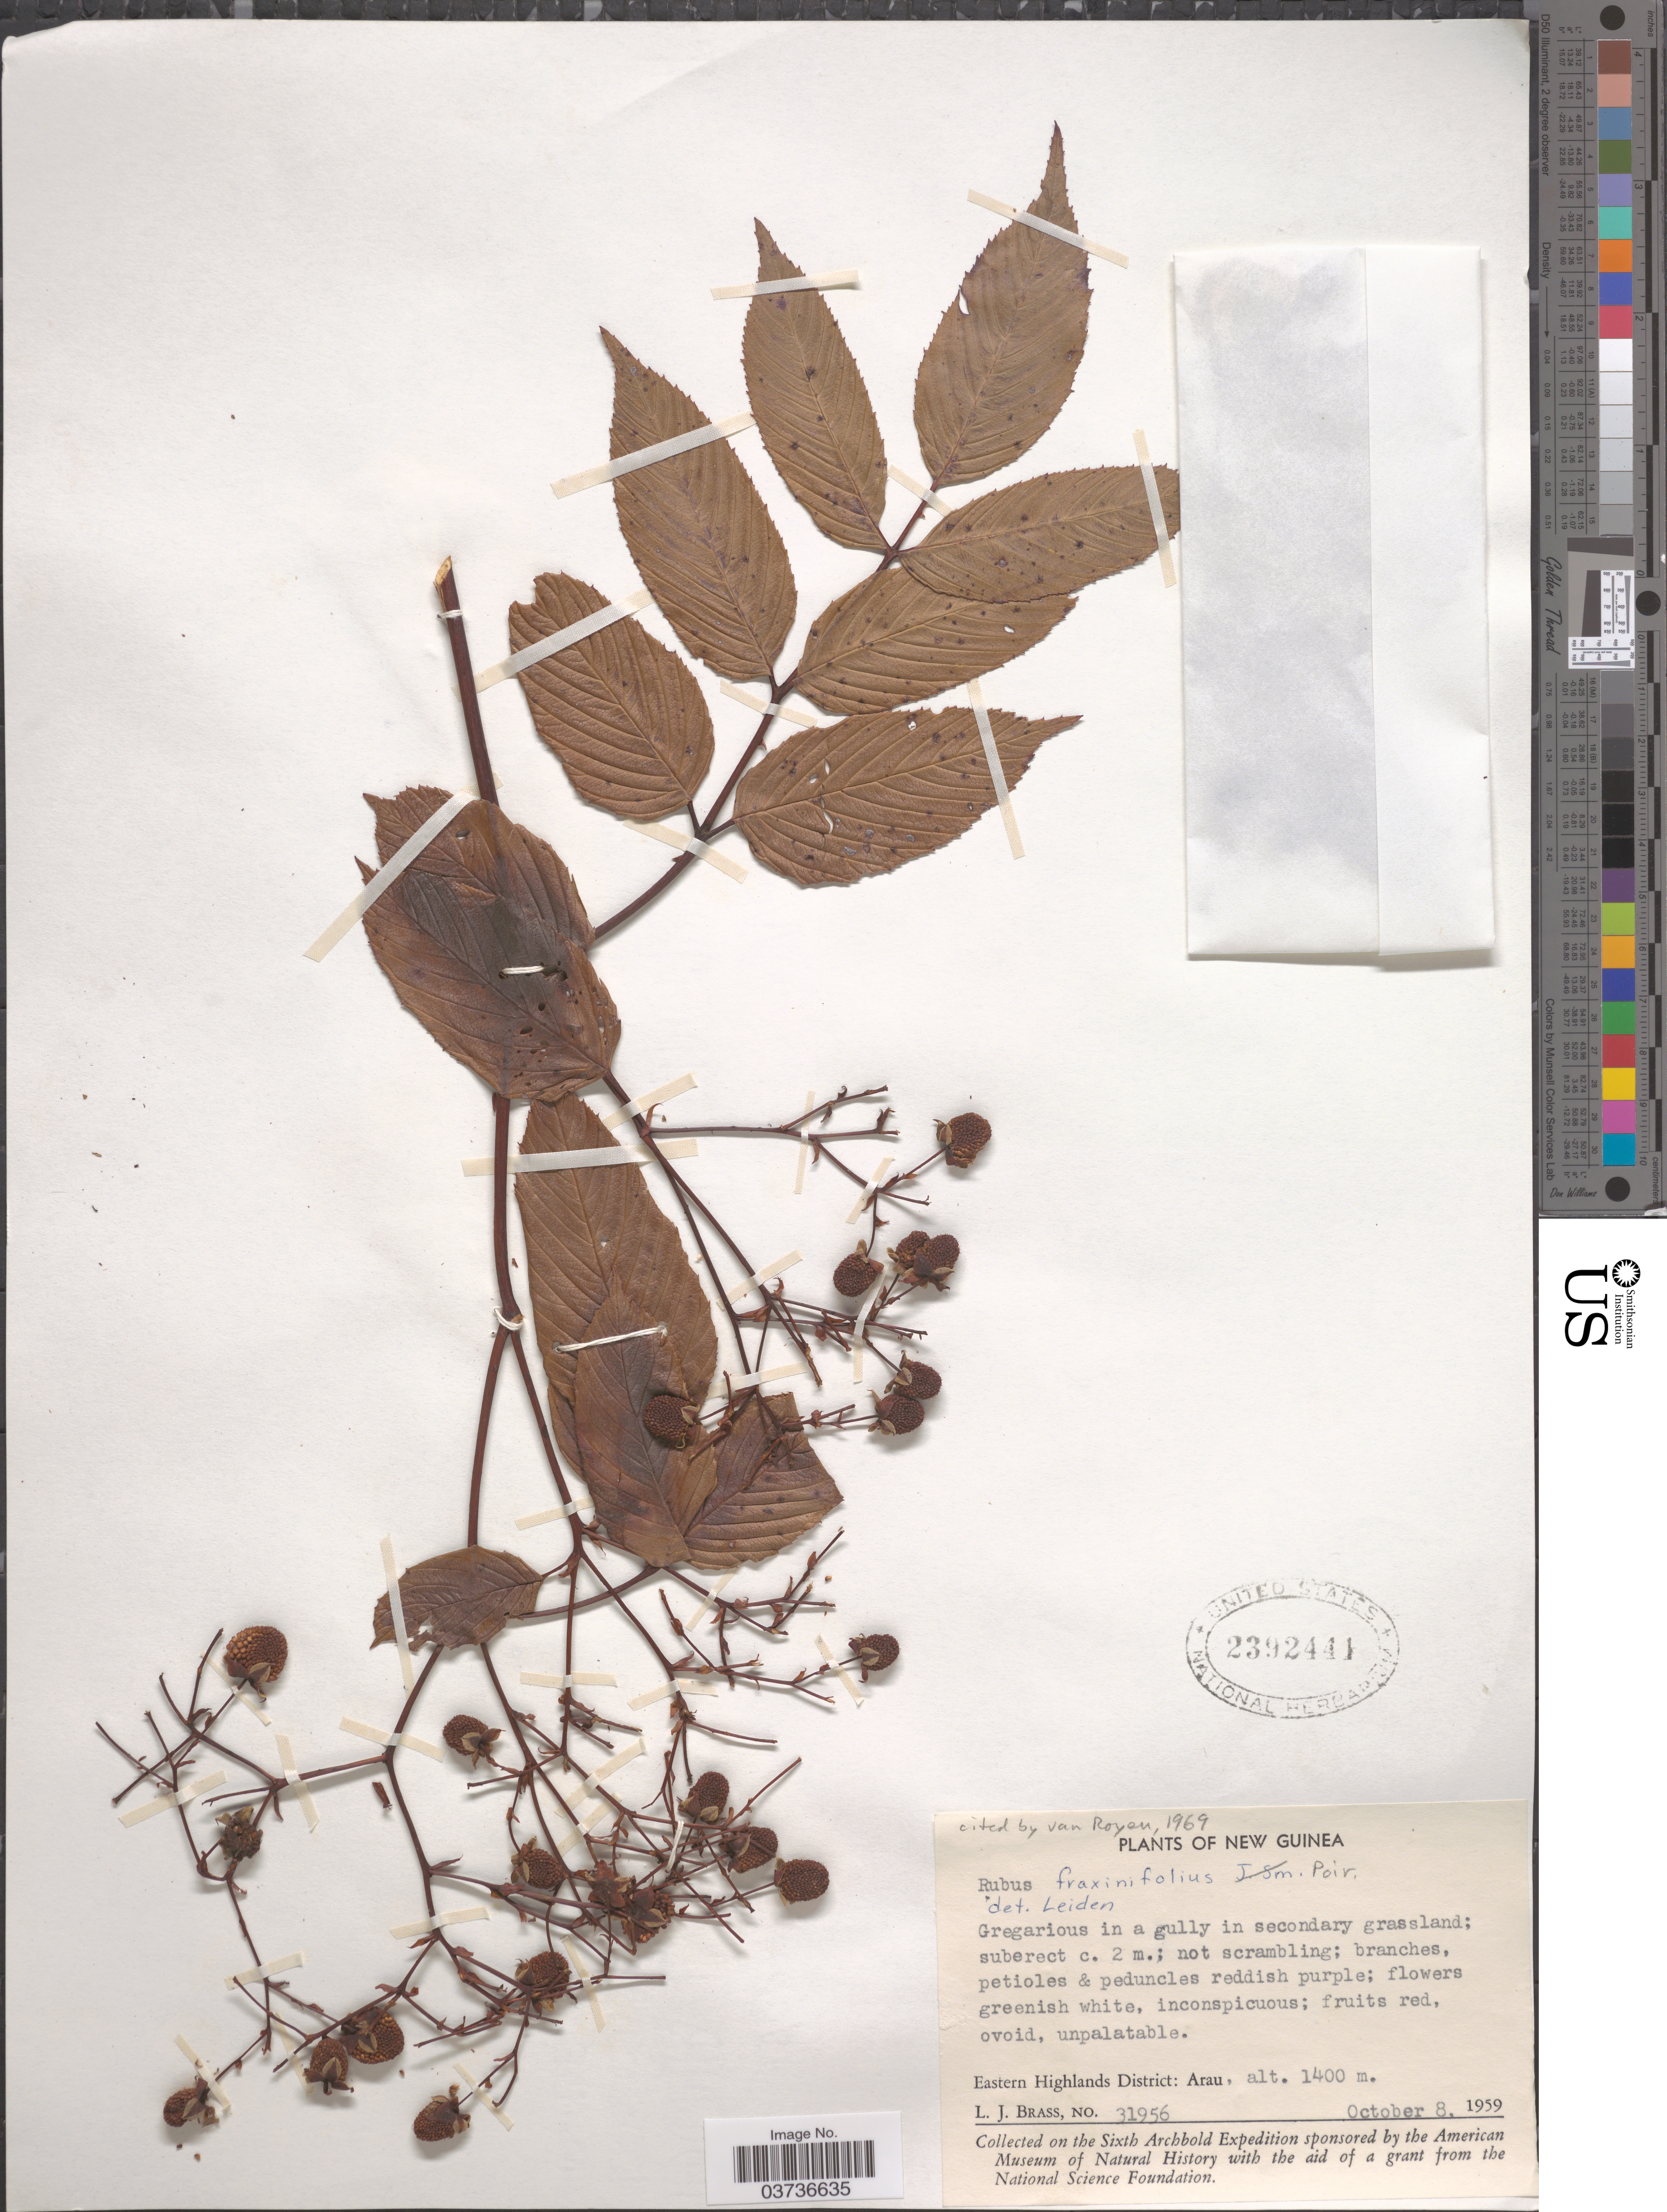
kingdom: Plantae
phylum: Tracheophyta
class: Magnoliopsida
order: Rosales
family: Rosaceae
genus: Rubus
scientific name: Rubus fraxinifolius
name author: Hayata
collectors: L. J. Brass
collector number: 31956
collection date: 1959-10-08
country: Papua New Guinea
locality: New Guinea. Eastern Highlands District: Arau.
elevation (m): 1400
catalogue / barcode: US 2392441